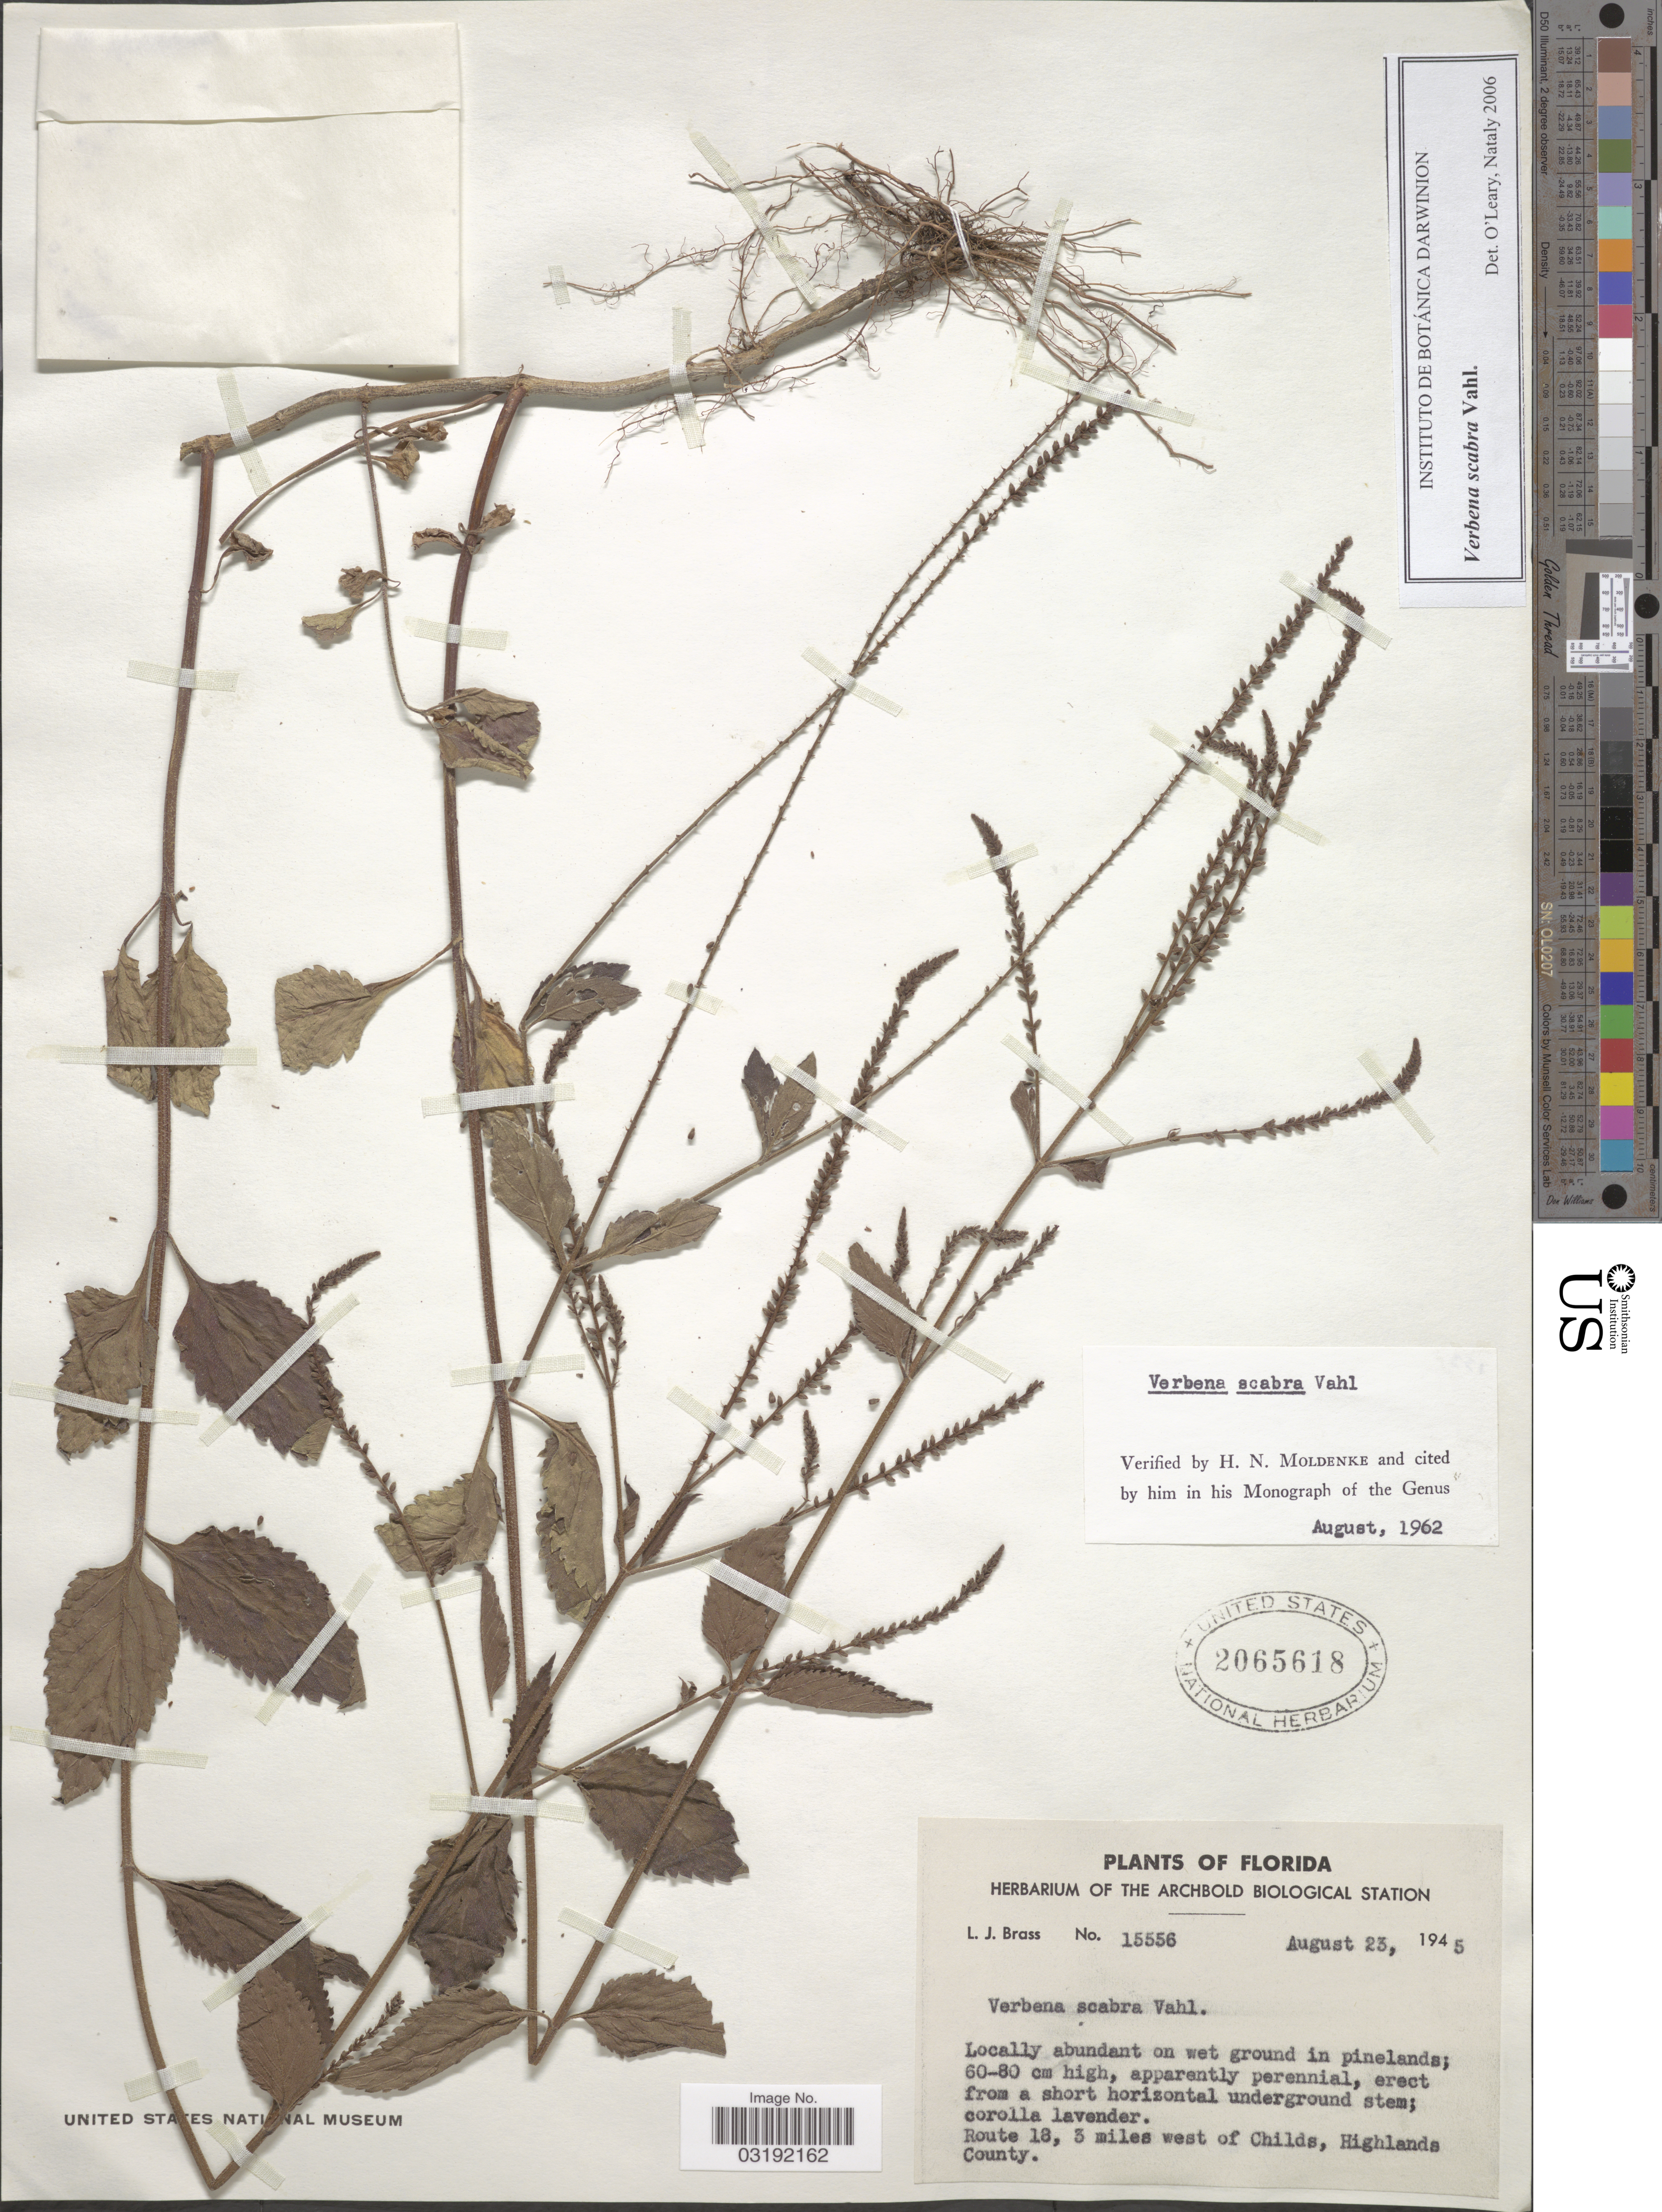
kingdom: Plantae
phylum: Tracheophyta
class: Magnoliopsida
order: Lamiales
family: Verbenaceae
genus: Verbena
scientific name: Verbena scabra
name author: Vahl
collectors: L. J. Brass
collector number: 15556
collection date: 1945-08-23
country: United States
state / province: Florida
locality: Route 18, 3 miles west of Childs, Highlands County.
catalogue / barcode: US 2065618